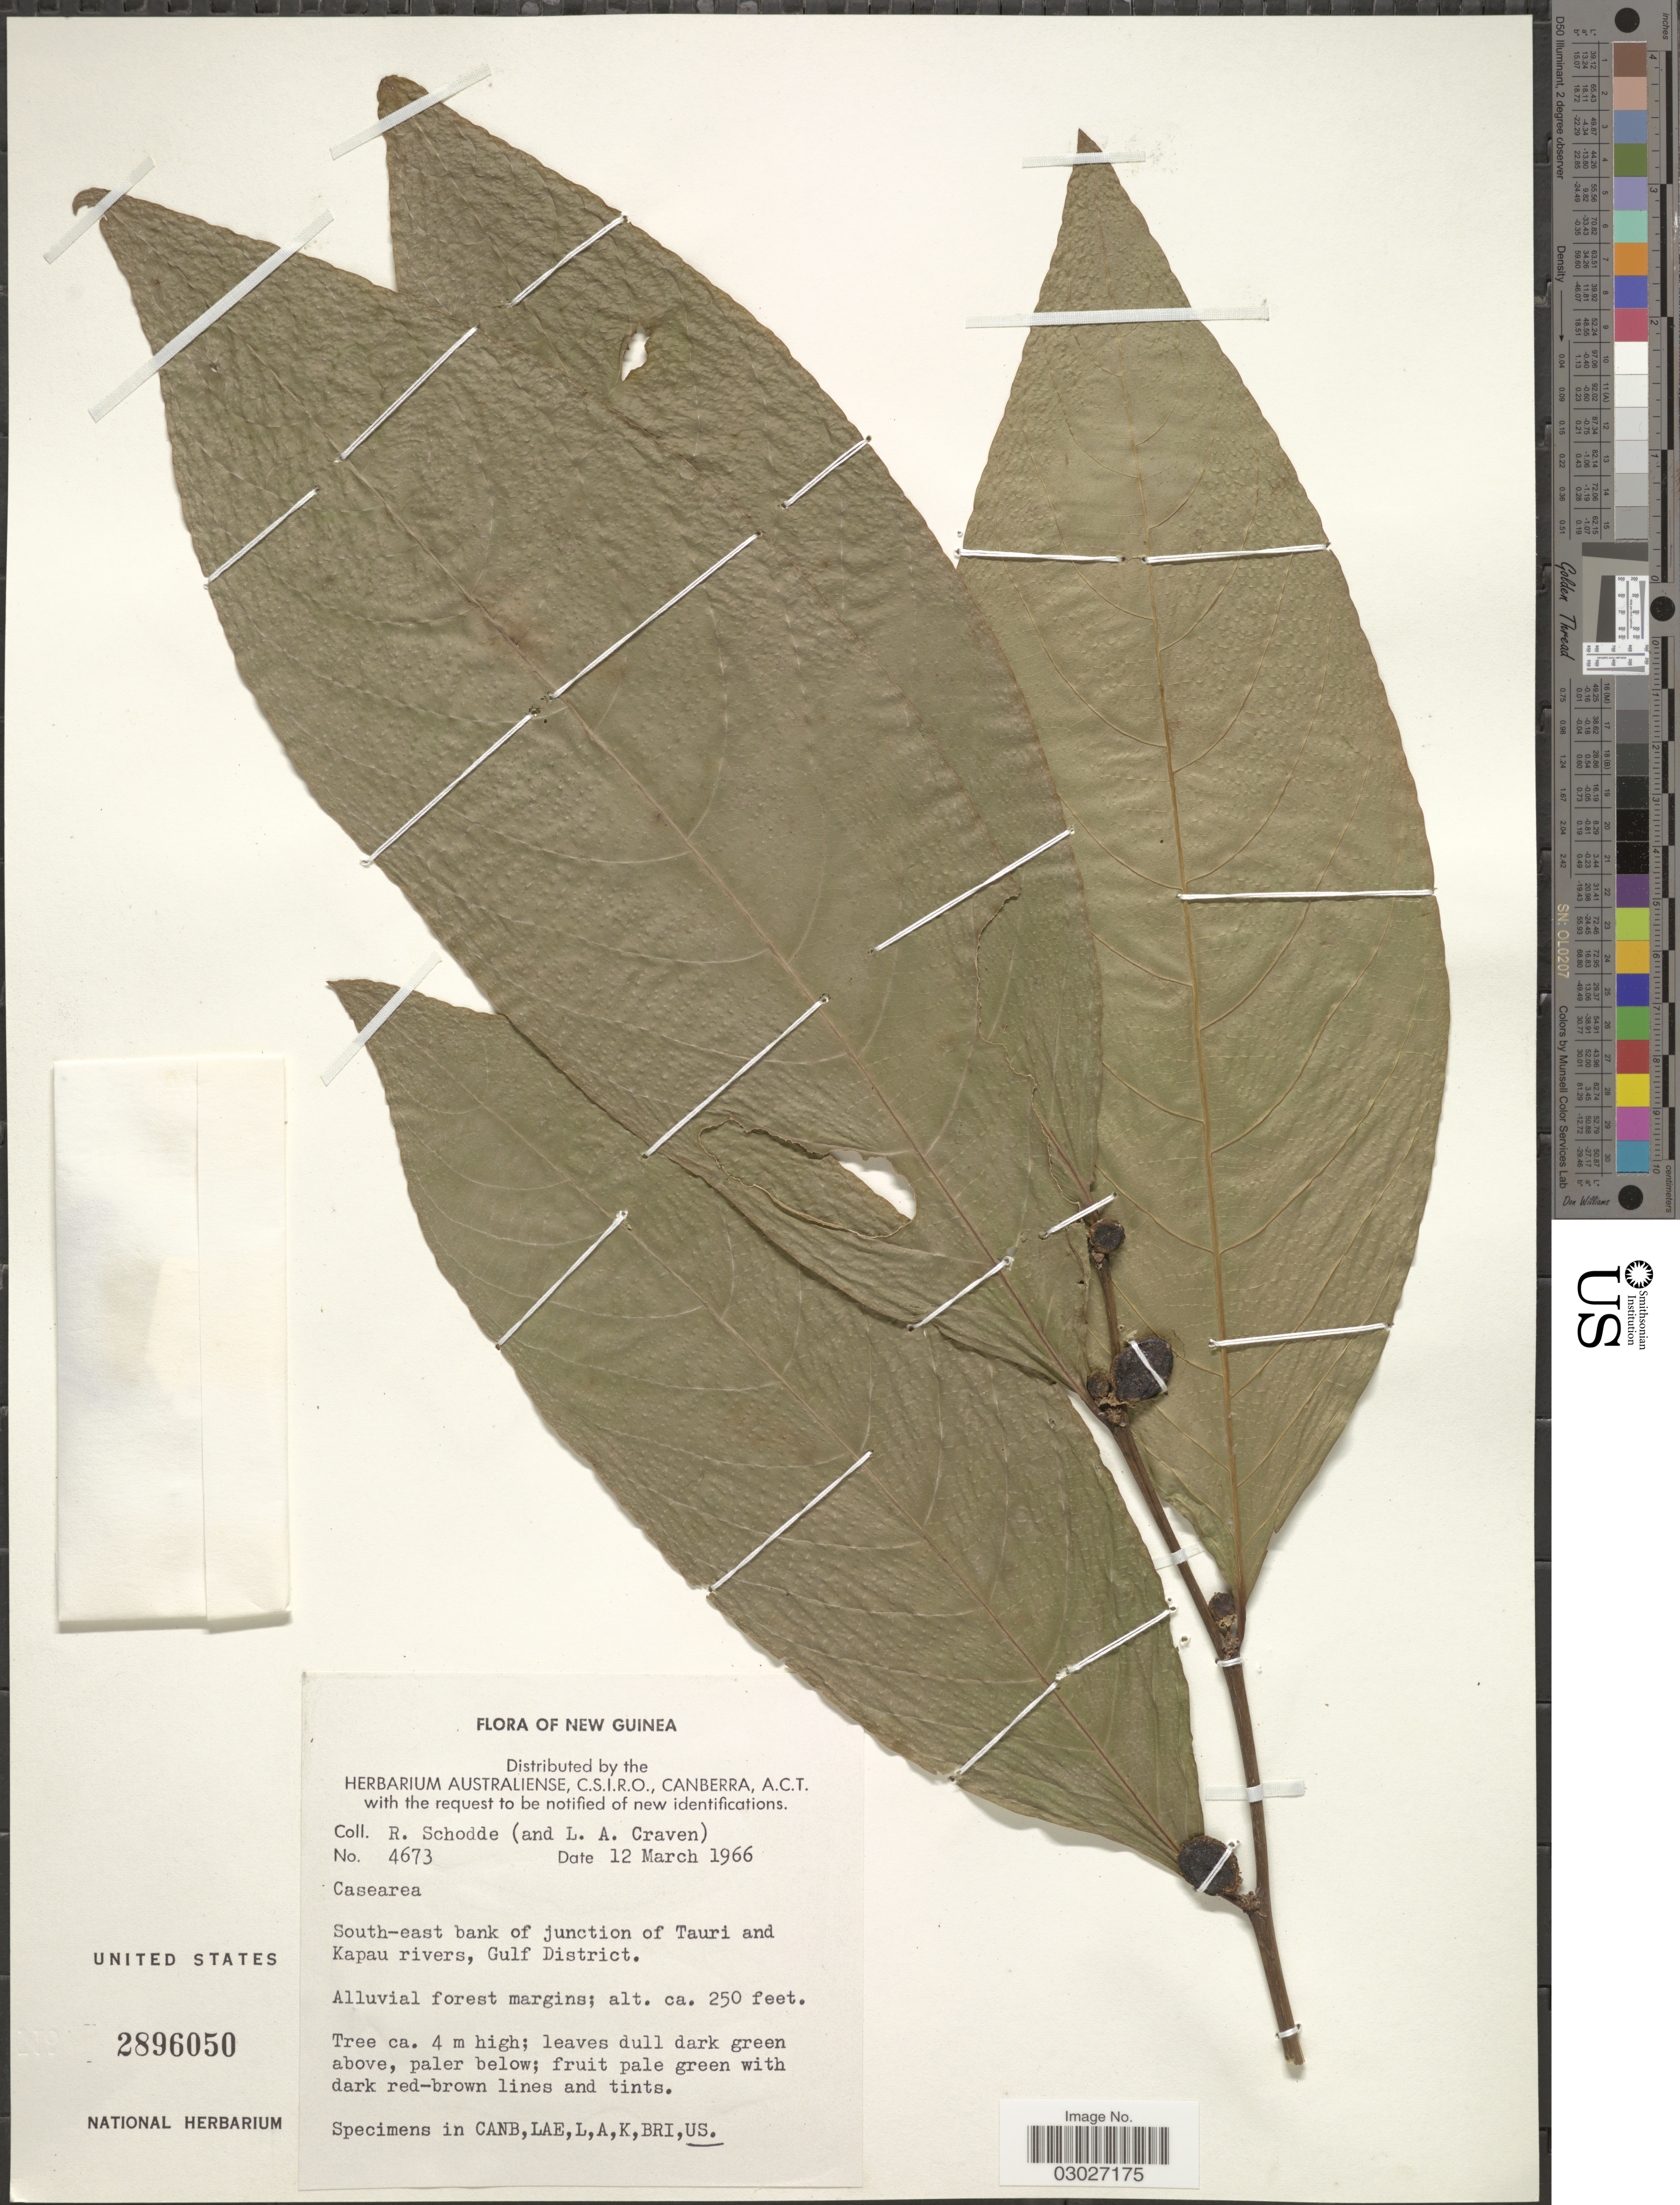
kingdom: Plantae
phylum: Tracheophyta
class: Magnoliopsida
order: Malpighiales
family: Salicaceae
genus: Casearia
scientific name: Casearia sp.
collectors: R. Schodde & L. A. Craven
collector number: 4673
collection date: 1966-03-12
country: Papua New Guinea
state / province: Gulf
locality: New Guinea, South-east bank of junction of Tauri and Kapau rivers, Gulf District.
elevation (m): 76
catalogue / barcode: US 2896050